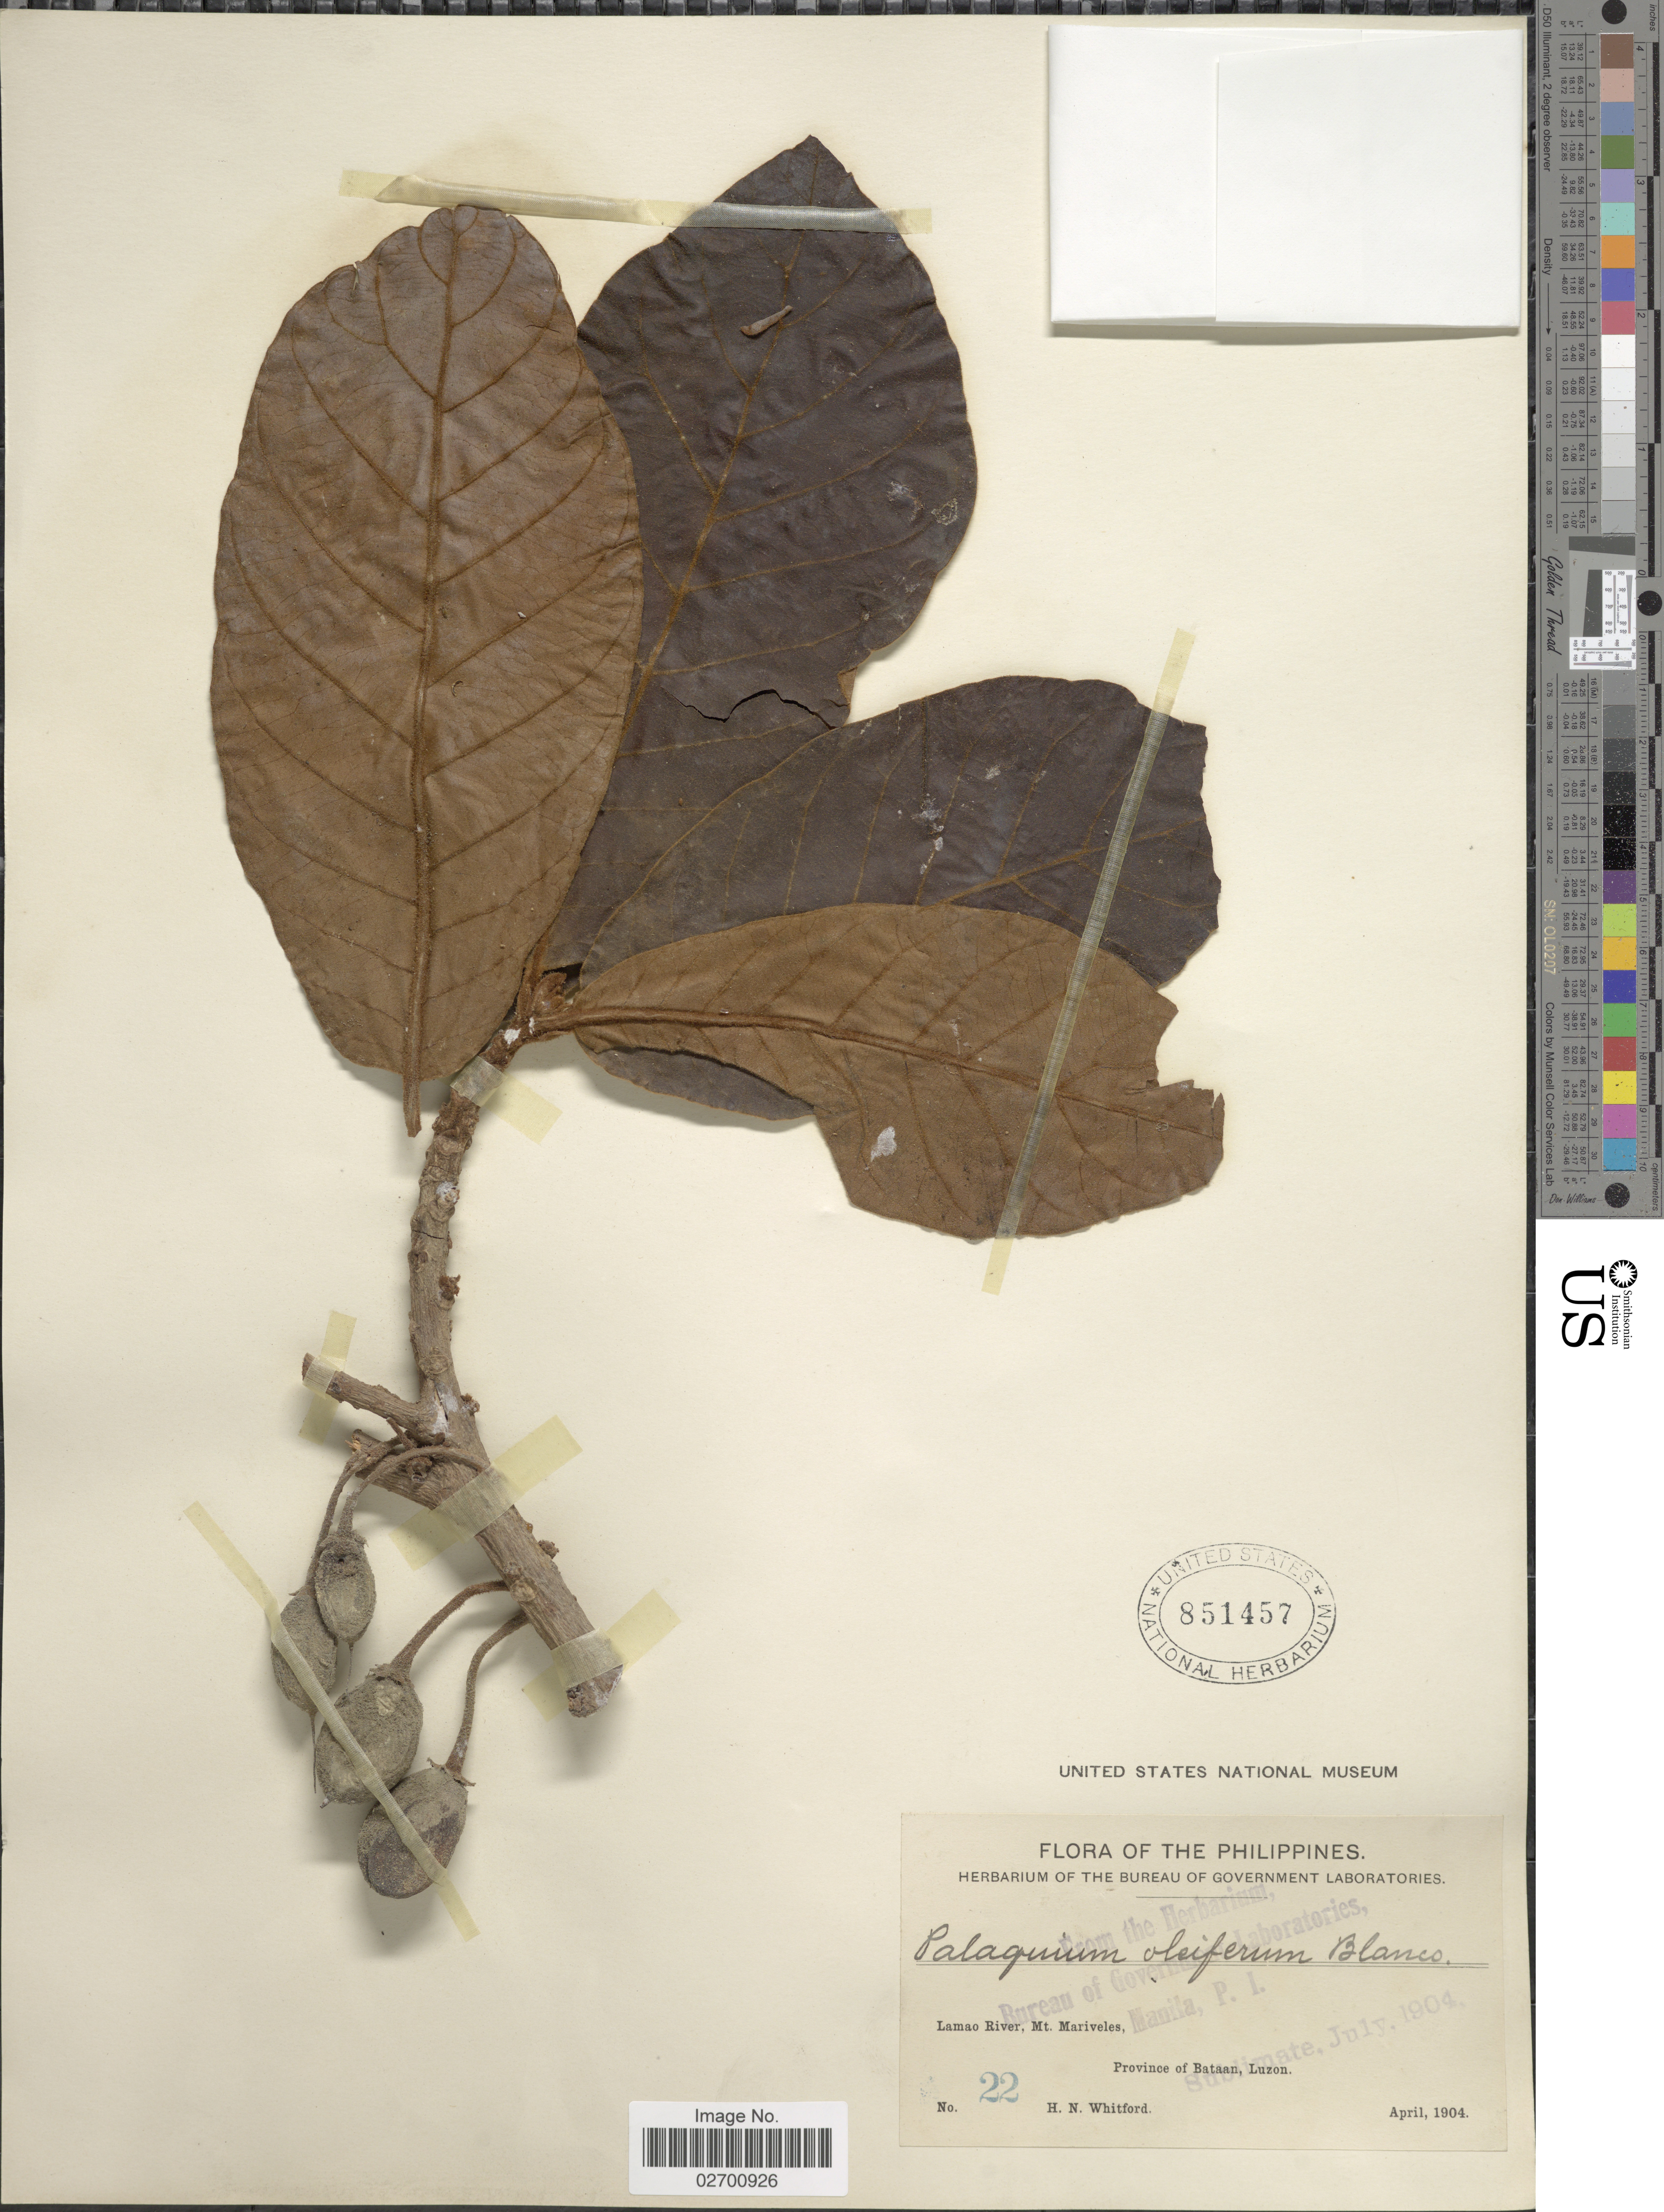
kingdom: Plantae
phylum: Tracheophyta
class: Magnoliopsida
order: Ericales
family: Sapotaceae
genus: Palaquium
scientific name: Palaquium philippense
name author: (Perr.) C.B. Rob.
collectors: H. N. Whitford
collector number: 22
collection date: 1904-04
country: Philippines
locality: Lamao River, Mt. Mariveles, Province of Bataan, Luzon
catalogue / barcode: US 851457